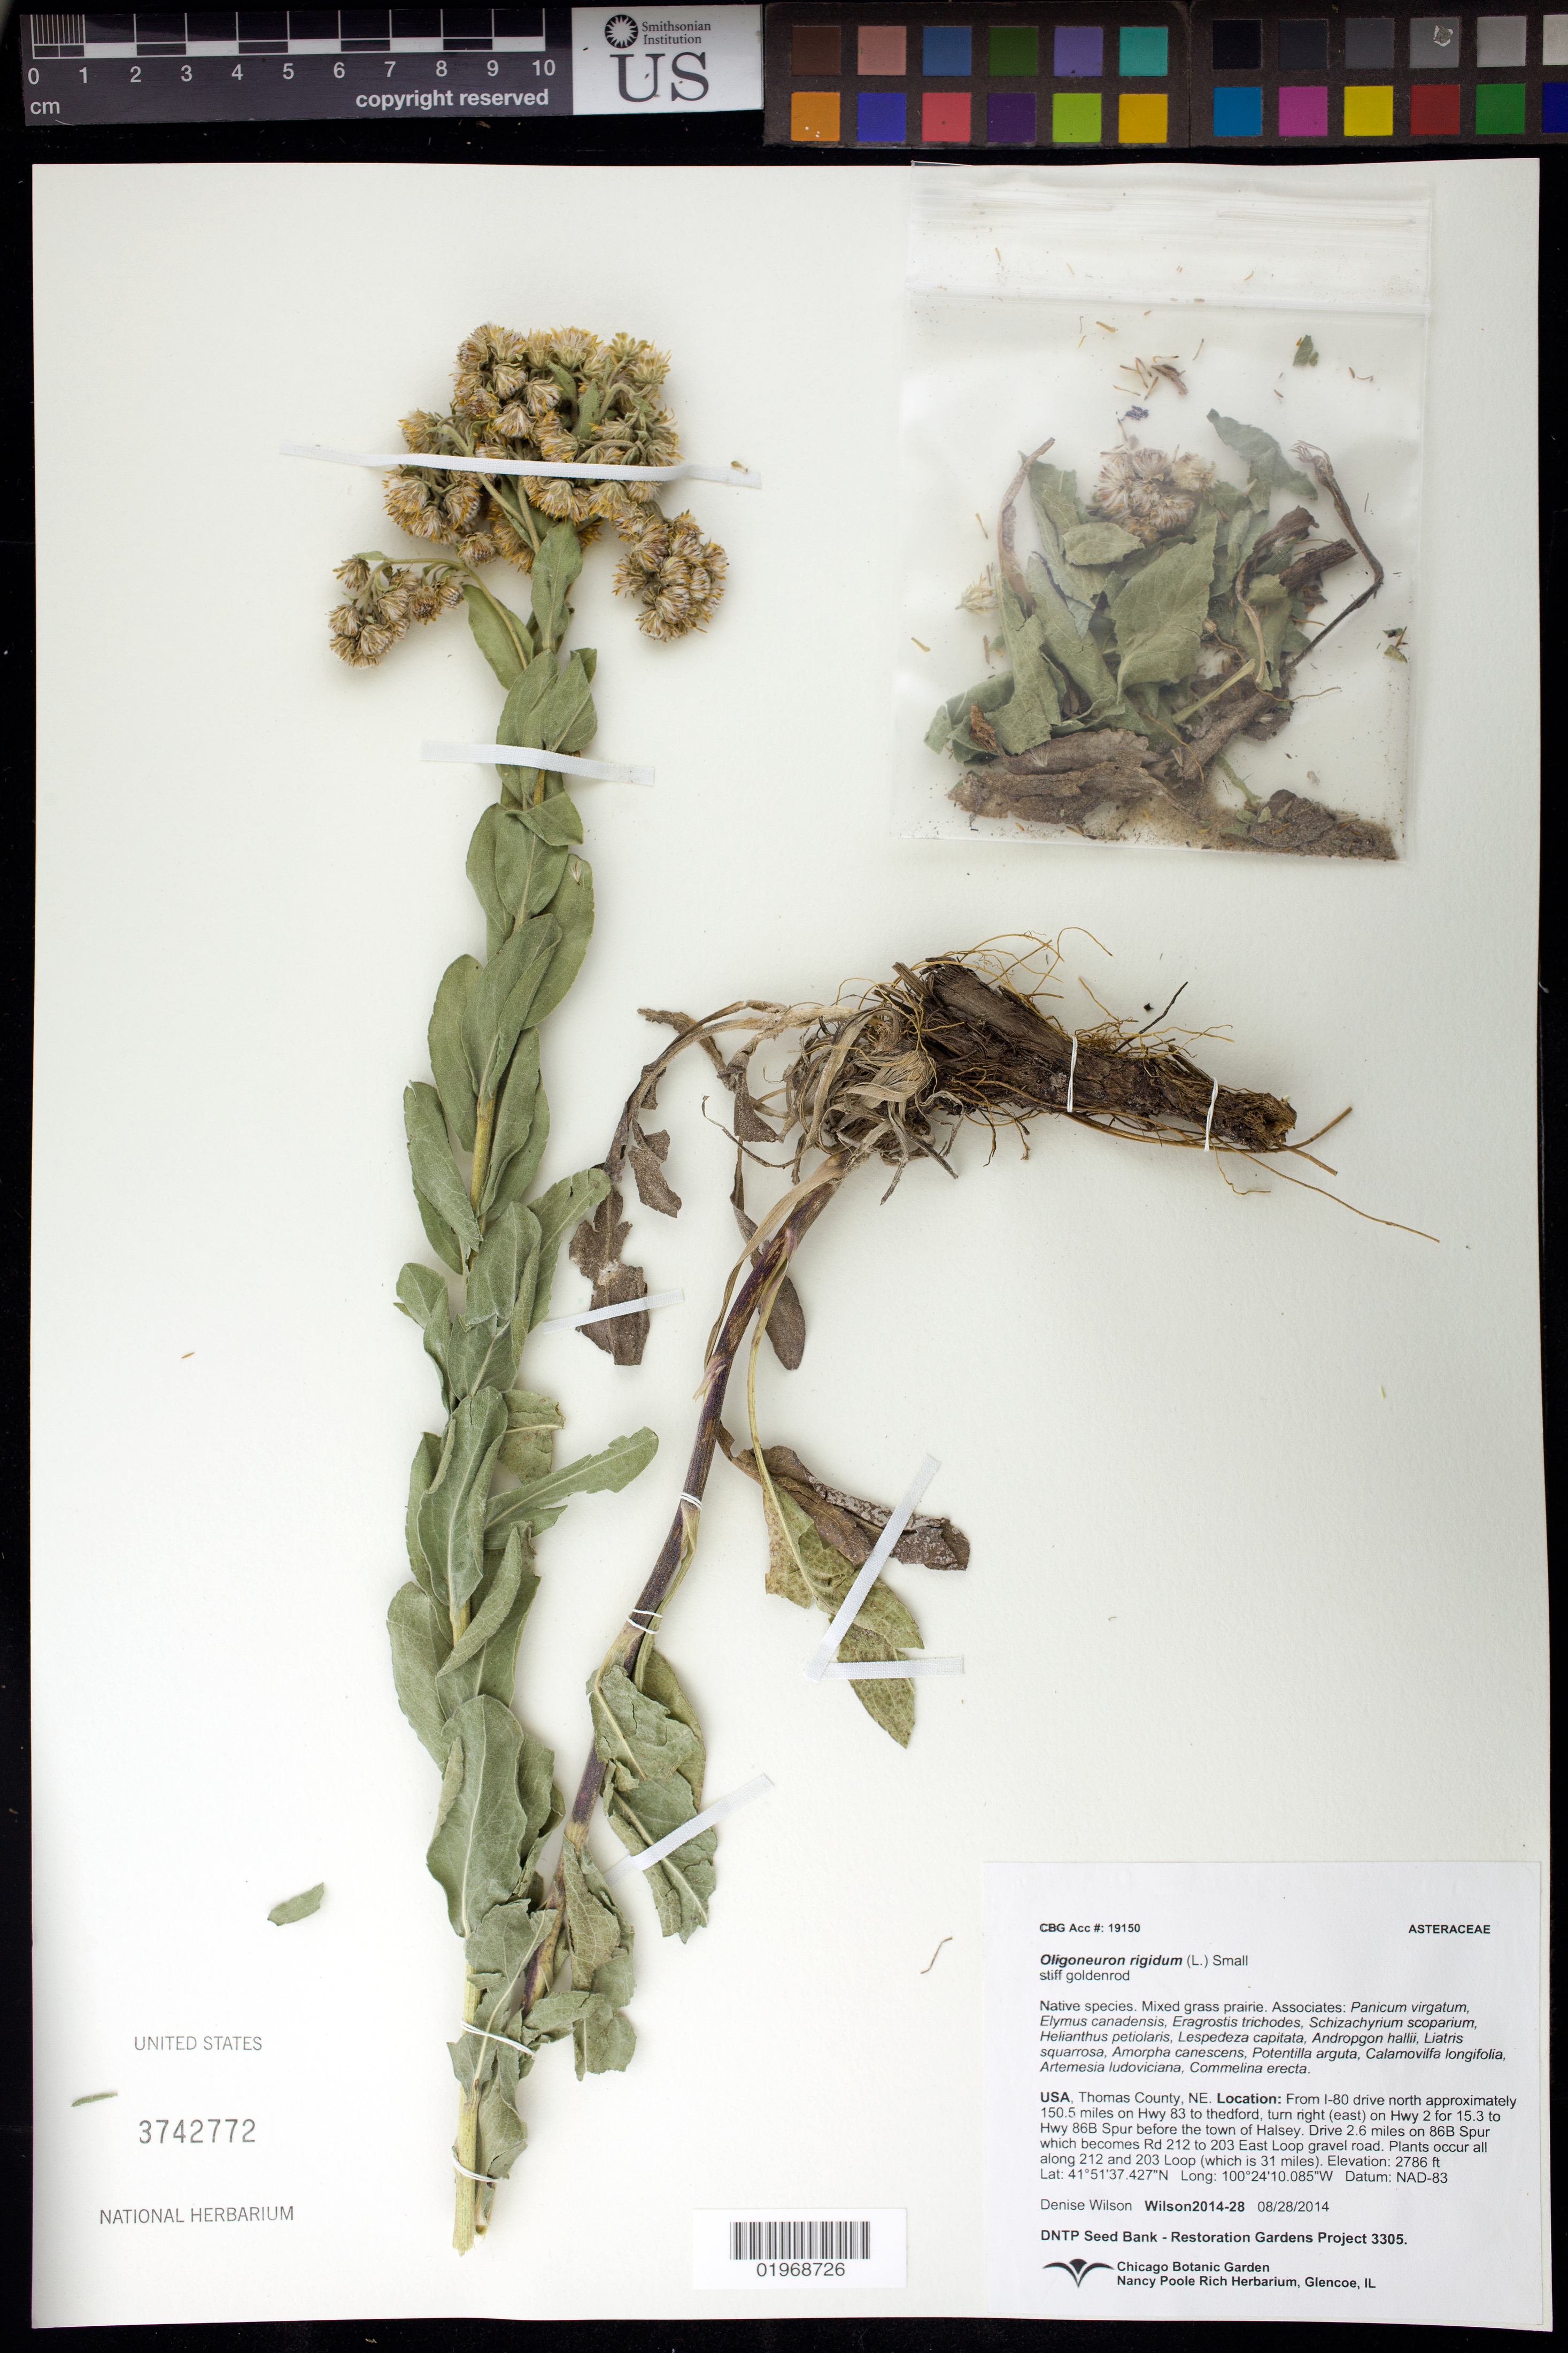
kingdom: Plantae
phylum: Tracheophyta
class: Magnoliopsida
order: Asterales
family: Asteraceae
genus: Oligoneuron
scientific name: Oligoneuron rigidum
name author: (L.) Small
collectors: D. Wilson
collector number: Wilson2014-28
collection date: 2014-08-28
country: United States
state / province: Nebraska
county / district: Thomas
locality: Along 212 Rd and 203 Loop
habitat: Mixed grass prairie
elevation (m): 849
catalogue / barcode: US 3742772